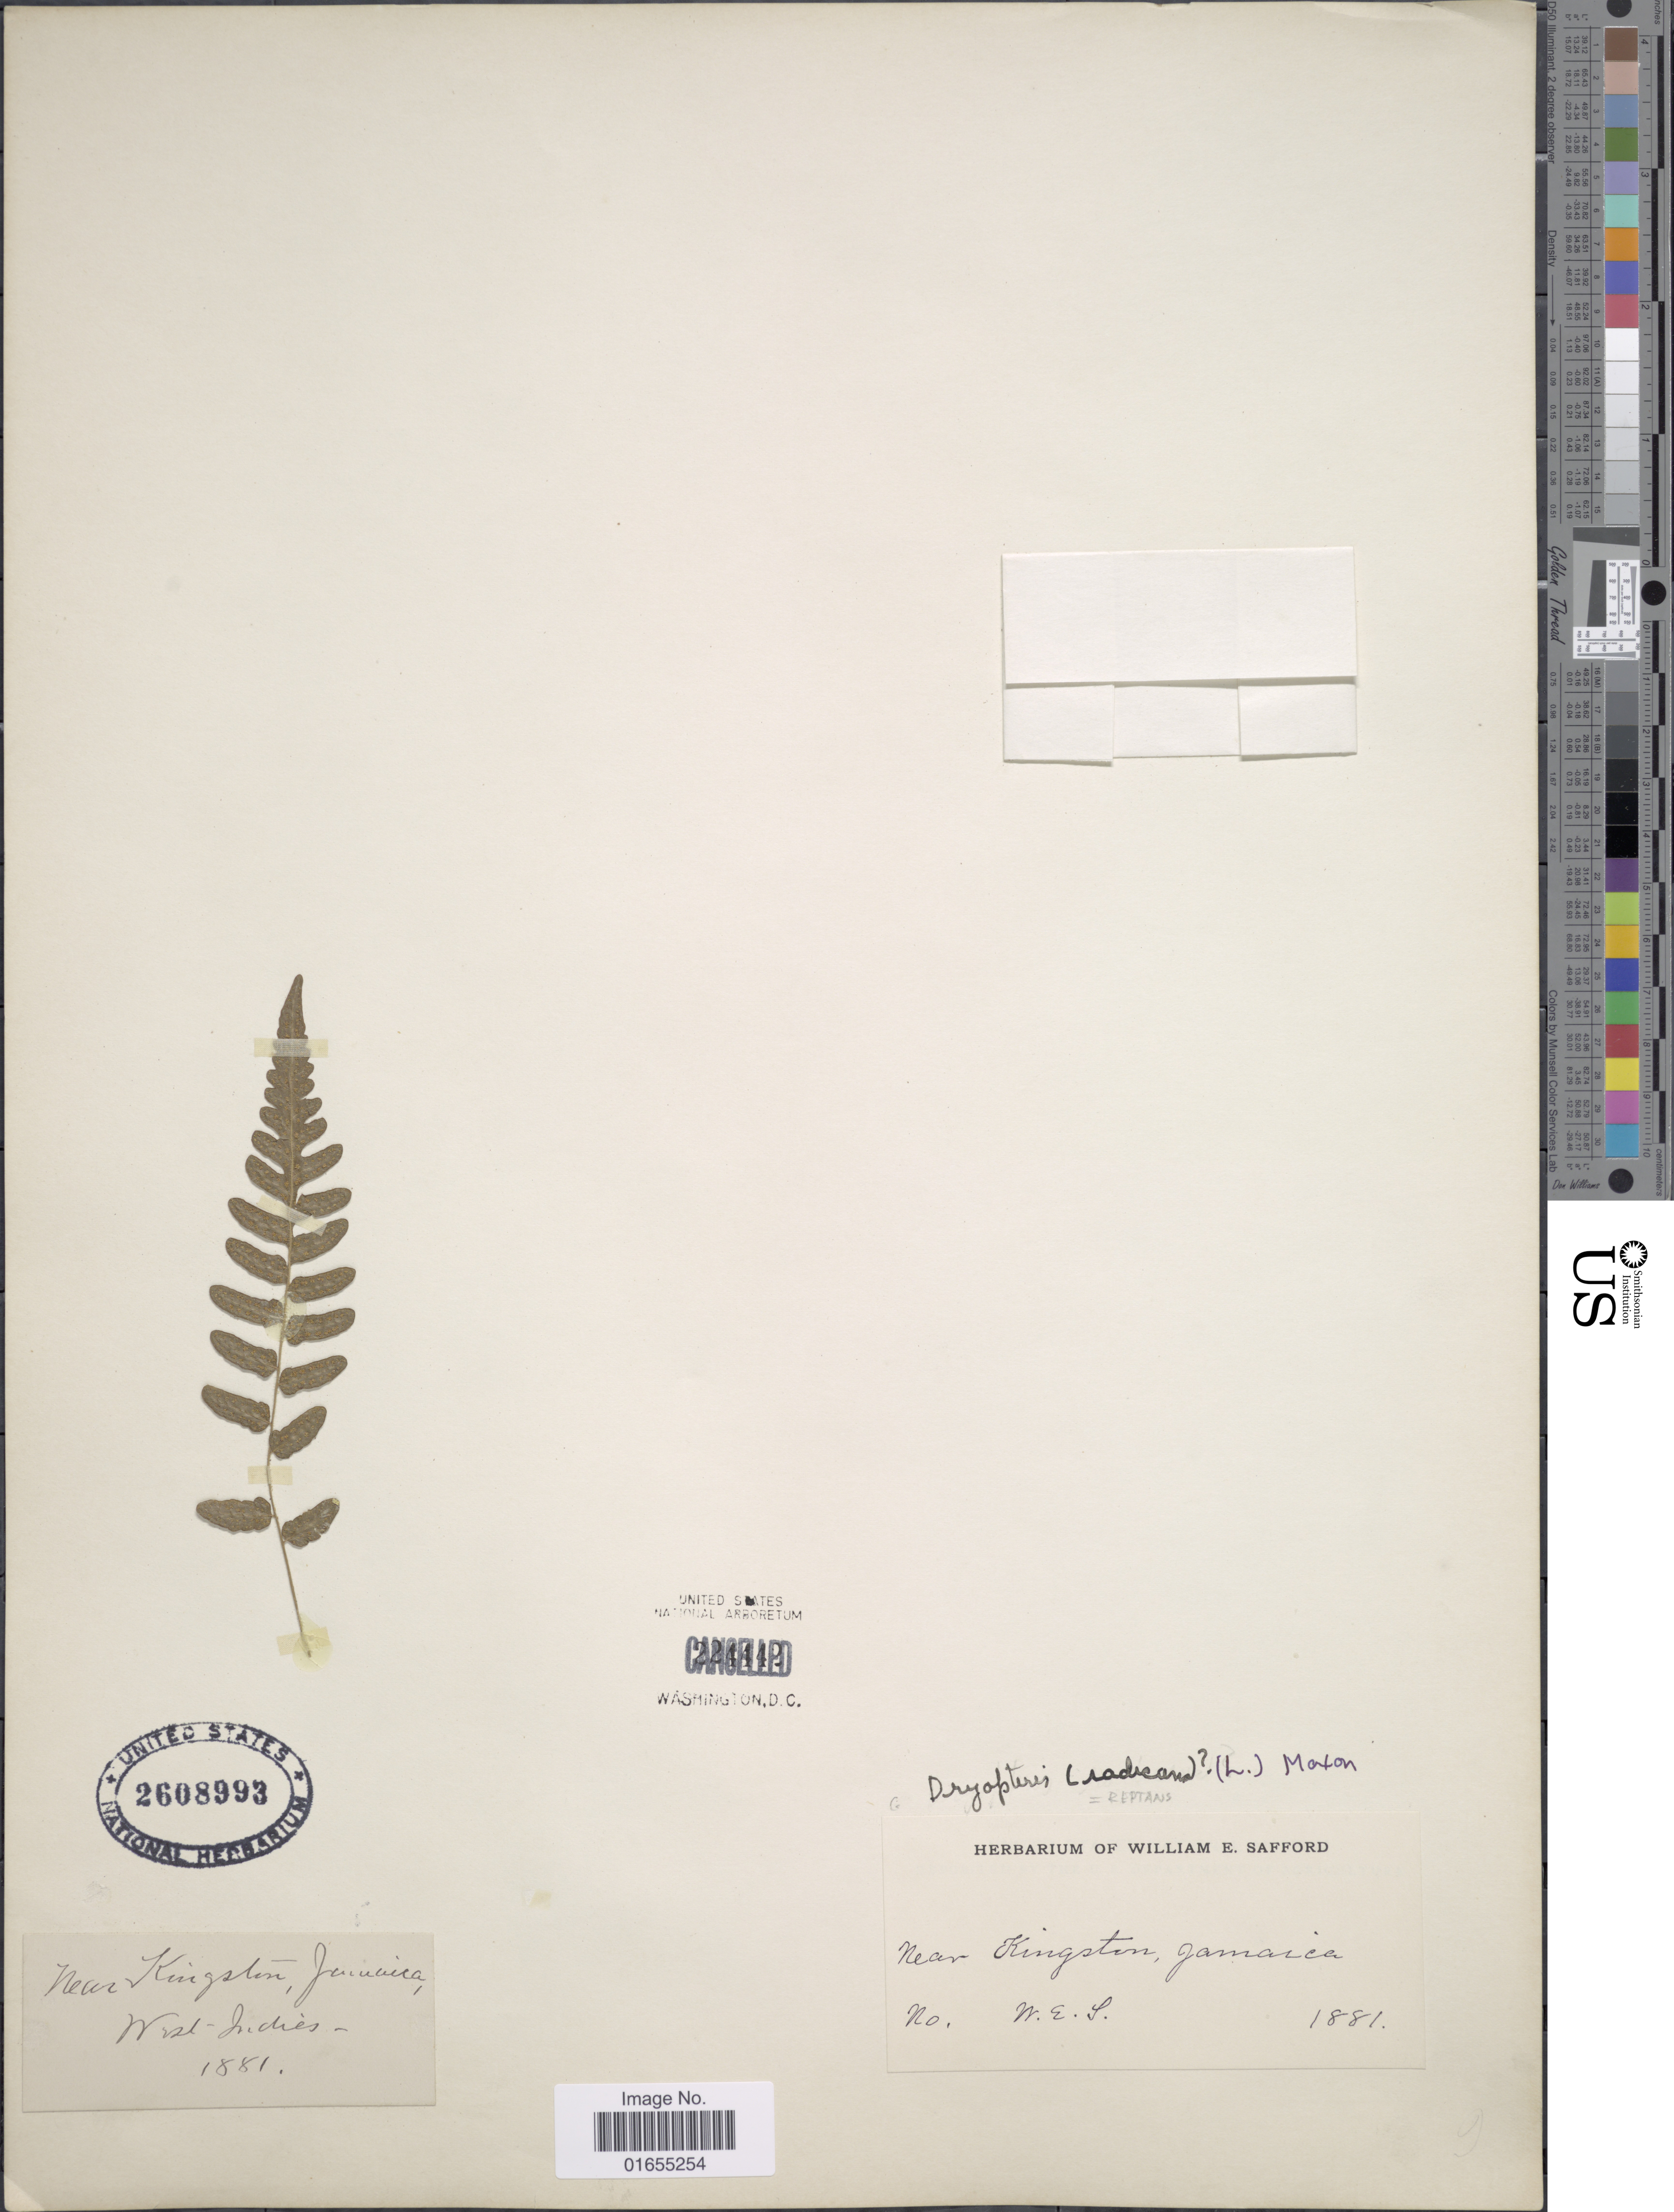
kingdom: Plantae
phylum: Tracheophyta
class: Polypodiopsida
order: Polypodiales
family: Thelypteridaceae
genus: Goniopteris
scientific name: Goniopteris sp.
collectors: W. E. Safford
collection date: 1881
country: Jamaica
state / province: Kingston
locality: Near Kingston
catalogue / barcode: US 2608993